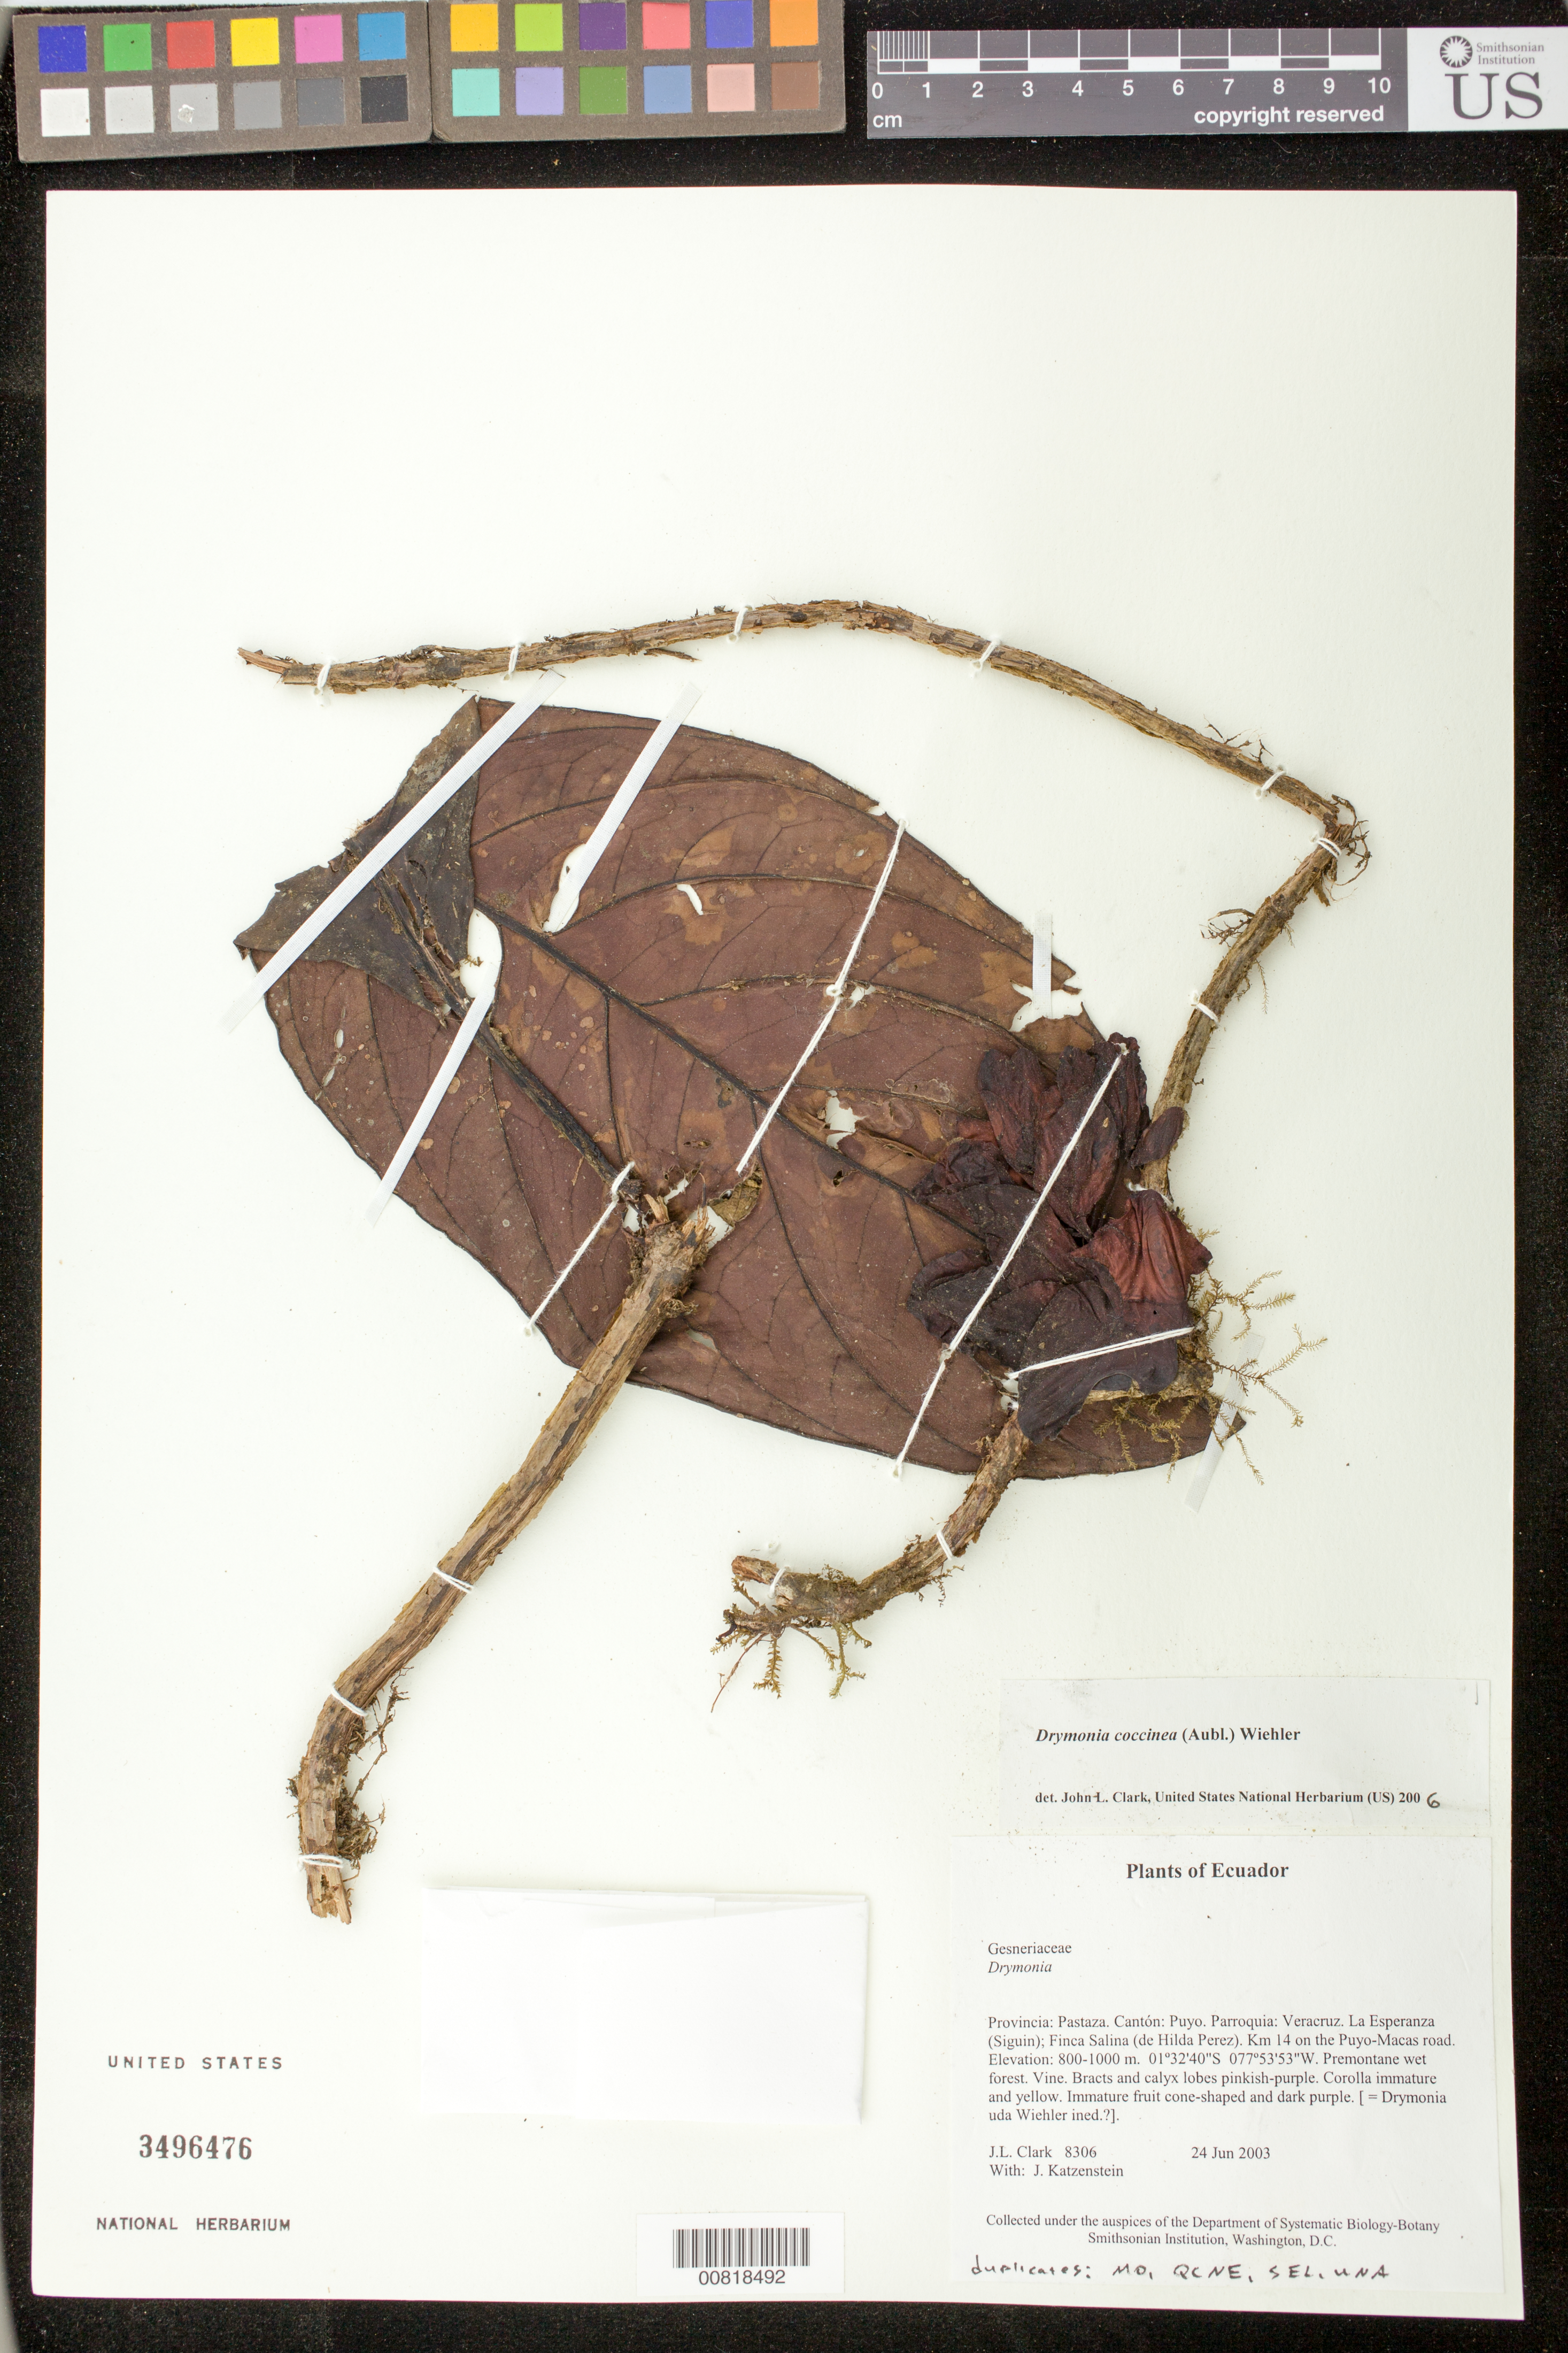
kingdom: Plantae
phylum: Tracheophyta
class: Magnoliopsida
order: Lamiales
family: Gesneriaceae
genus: Drymonia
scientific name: Drymonia coccinea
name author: (Aubl.) Wiehler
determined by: Clark, J. L., (SEL), The Marie Selby Botanical Garden (UNITED STATES)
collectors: J. L. Clark & J. Katzenstein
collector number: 8306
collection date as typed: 24 Jun 2003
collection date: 2003-06-24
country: Ecuador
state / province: Pastaza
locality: Puyo. Parroquia: Veracruz. La Esperanza (Siguin); Finca Salina (de Hilda Perez). Km 14 on the Puyo-Macas road.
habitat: Premontane wet forest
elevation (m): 800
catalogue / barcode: US 3496476